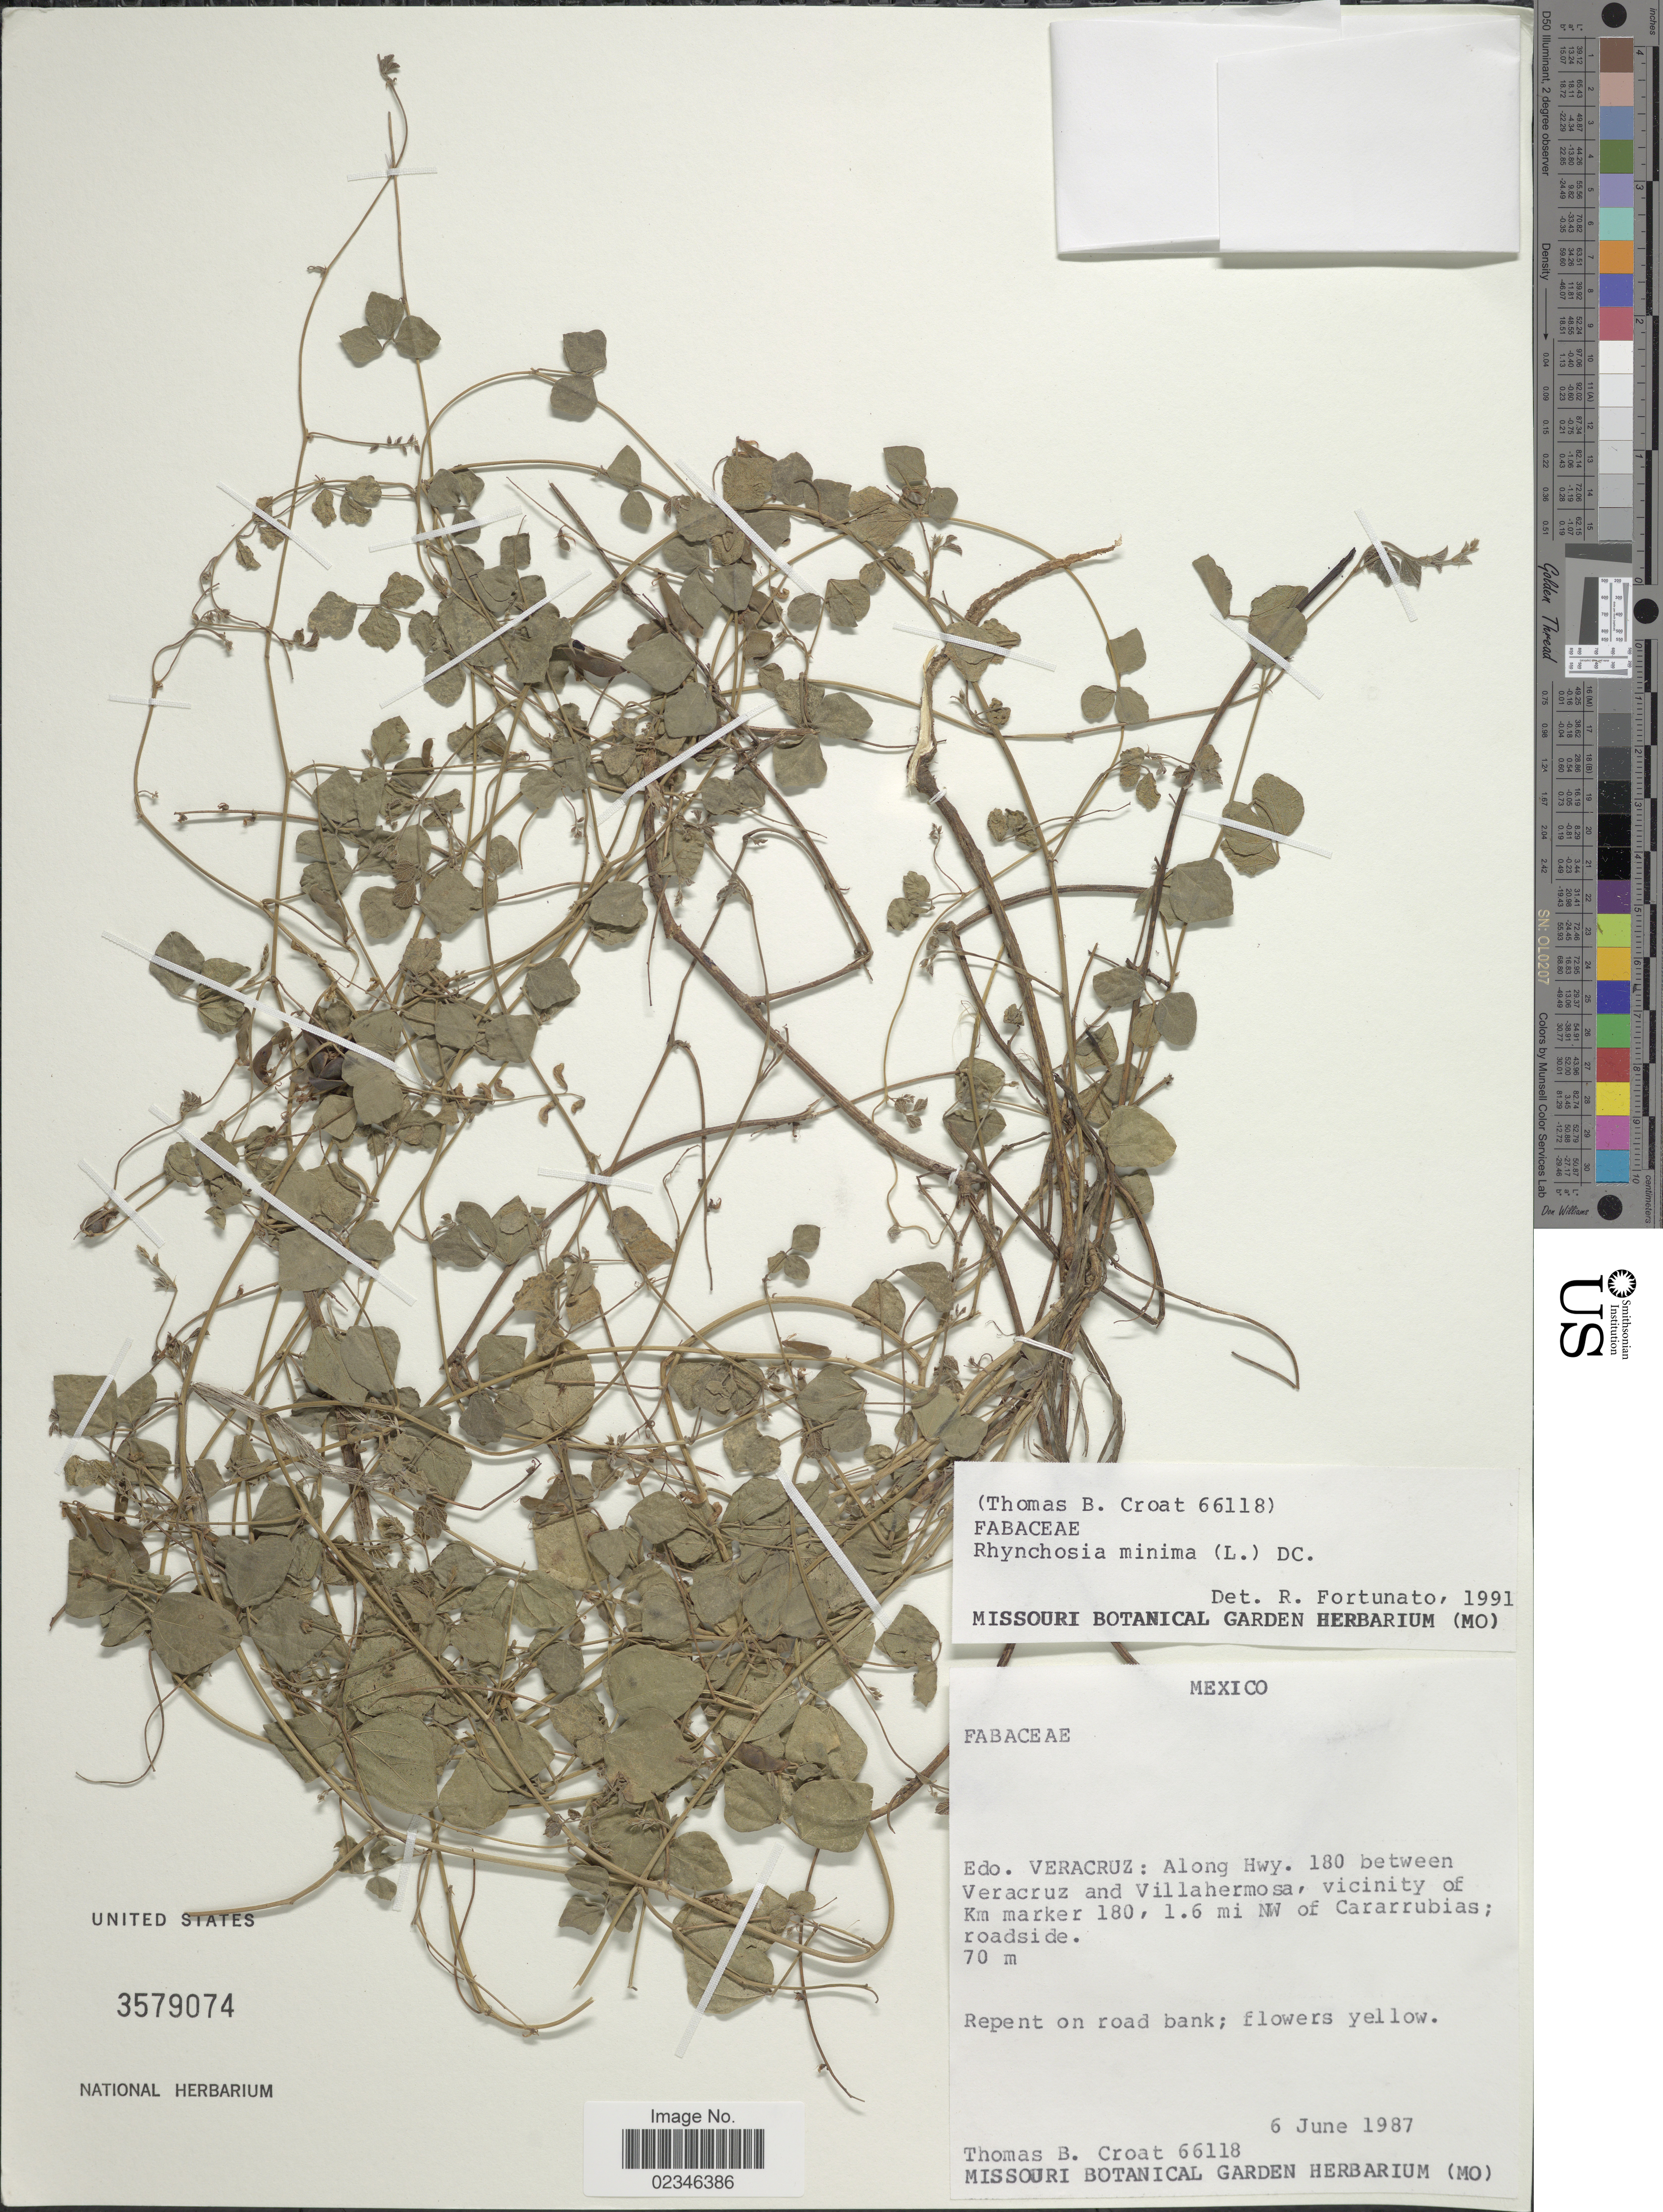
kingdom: Plantae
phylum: Tracheophyta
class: Magnoliopsida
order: Fabales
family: Fabaceae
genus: Rhynchosia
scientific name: Rhynchosia minima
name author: (L.) DC.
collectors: T. B. Croat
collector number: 66118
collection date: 1987-06-06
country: Mexico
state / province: Veracruz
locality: Edo. Veracruz: Along Hwy. 180 between Veracruz and Villahermosa, vicinity of Km marker 180, 1.6 mi NW of Cararrubias; roadside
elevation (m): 70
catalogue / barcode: US 3579074